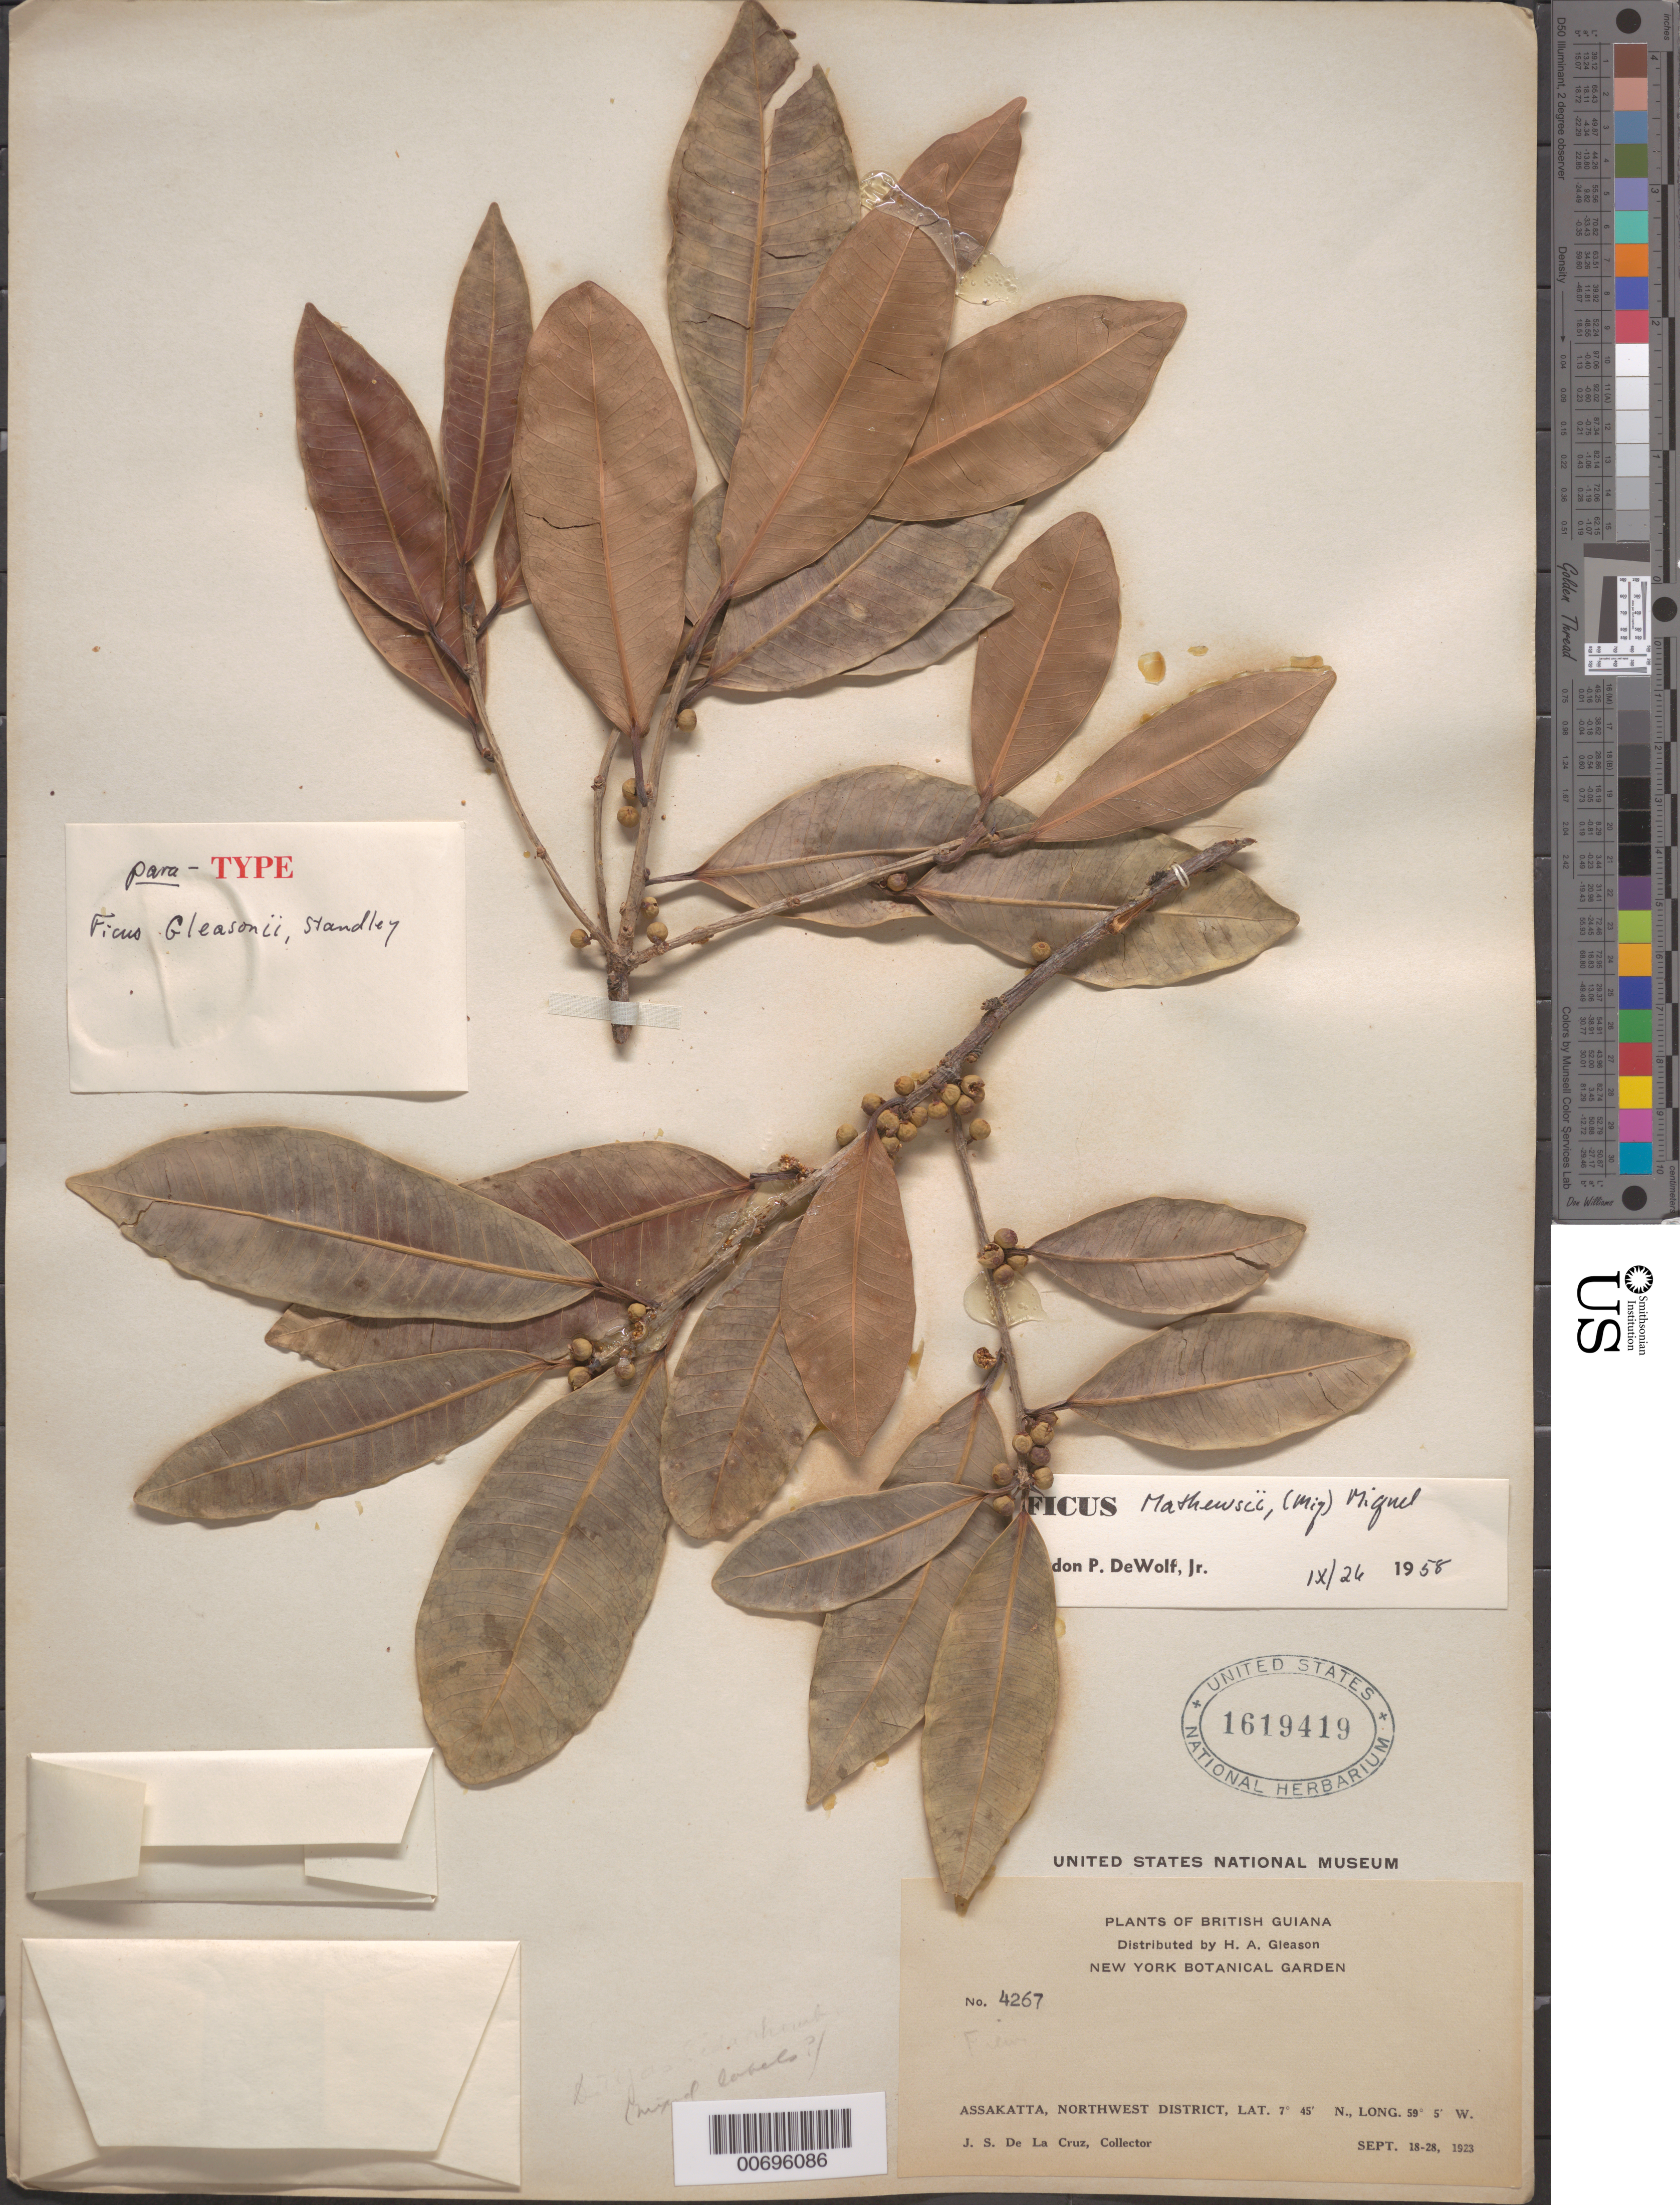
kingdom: Plantae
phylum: Tracheophyta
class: Magnoliopsida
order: Rosales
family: Moraceae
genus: Ficus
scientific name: Ficus mathewsii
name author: (Miq.) Miq.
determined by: DeWolf, Gordon Parker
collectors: J. S. de la Cruz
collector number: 4267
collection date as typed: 18-Sep-23 to 28-Sep-23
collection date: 1923-09-18/1923-09-28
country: Guyana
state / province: Barima-Waini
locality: Assakatta, NW District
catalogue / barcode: US 1619419